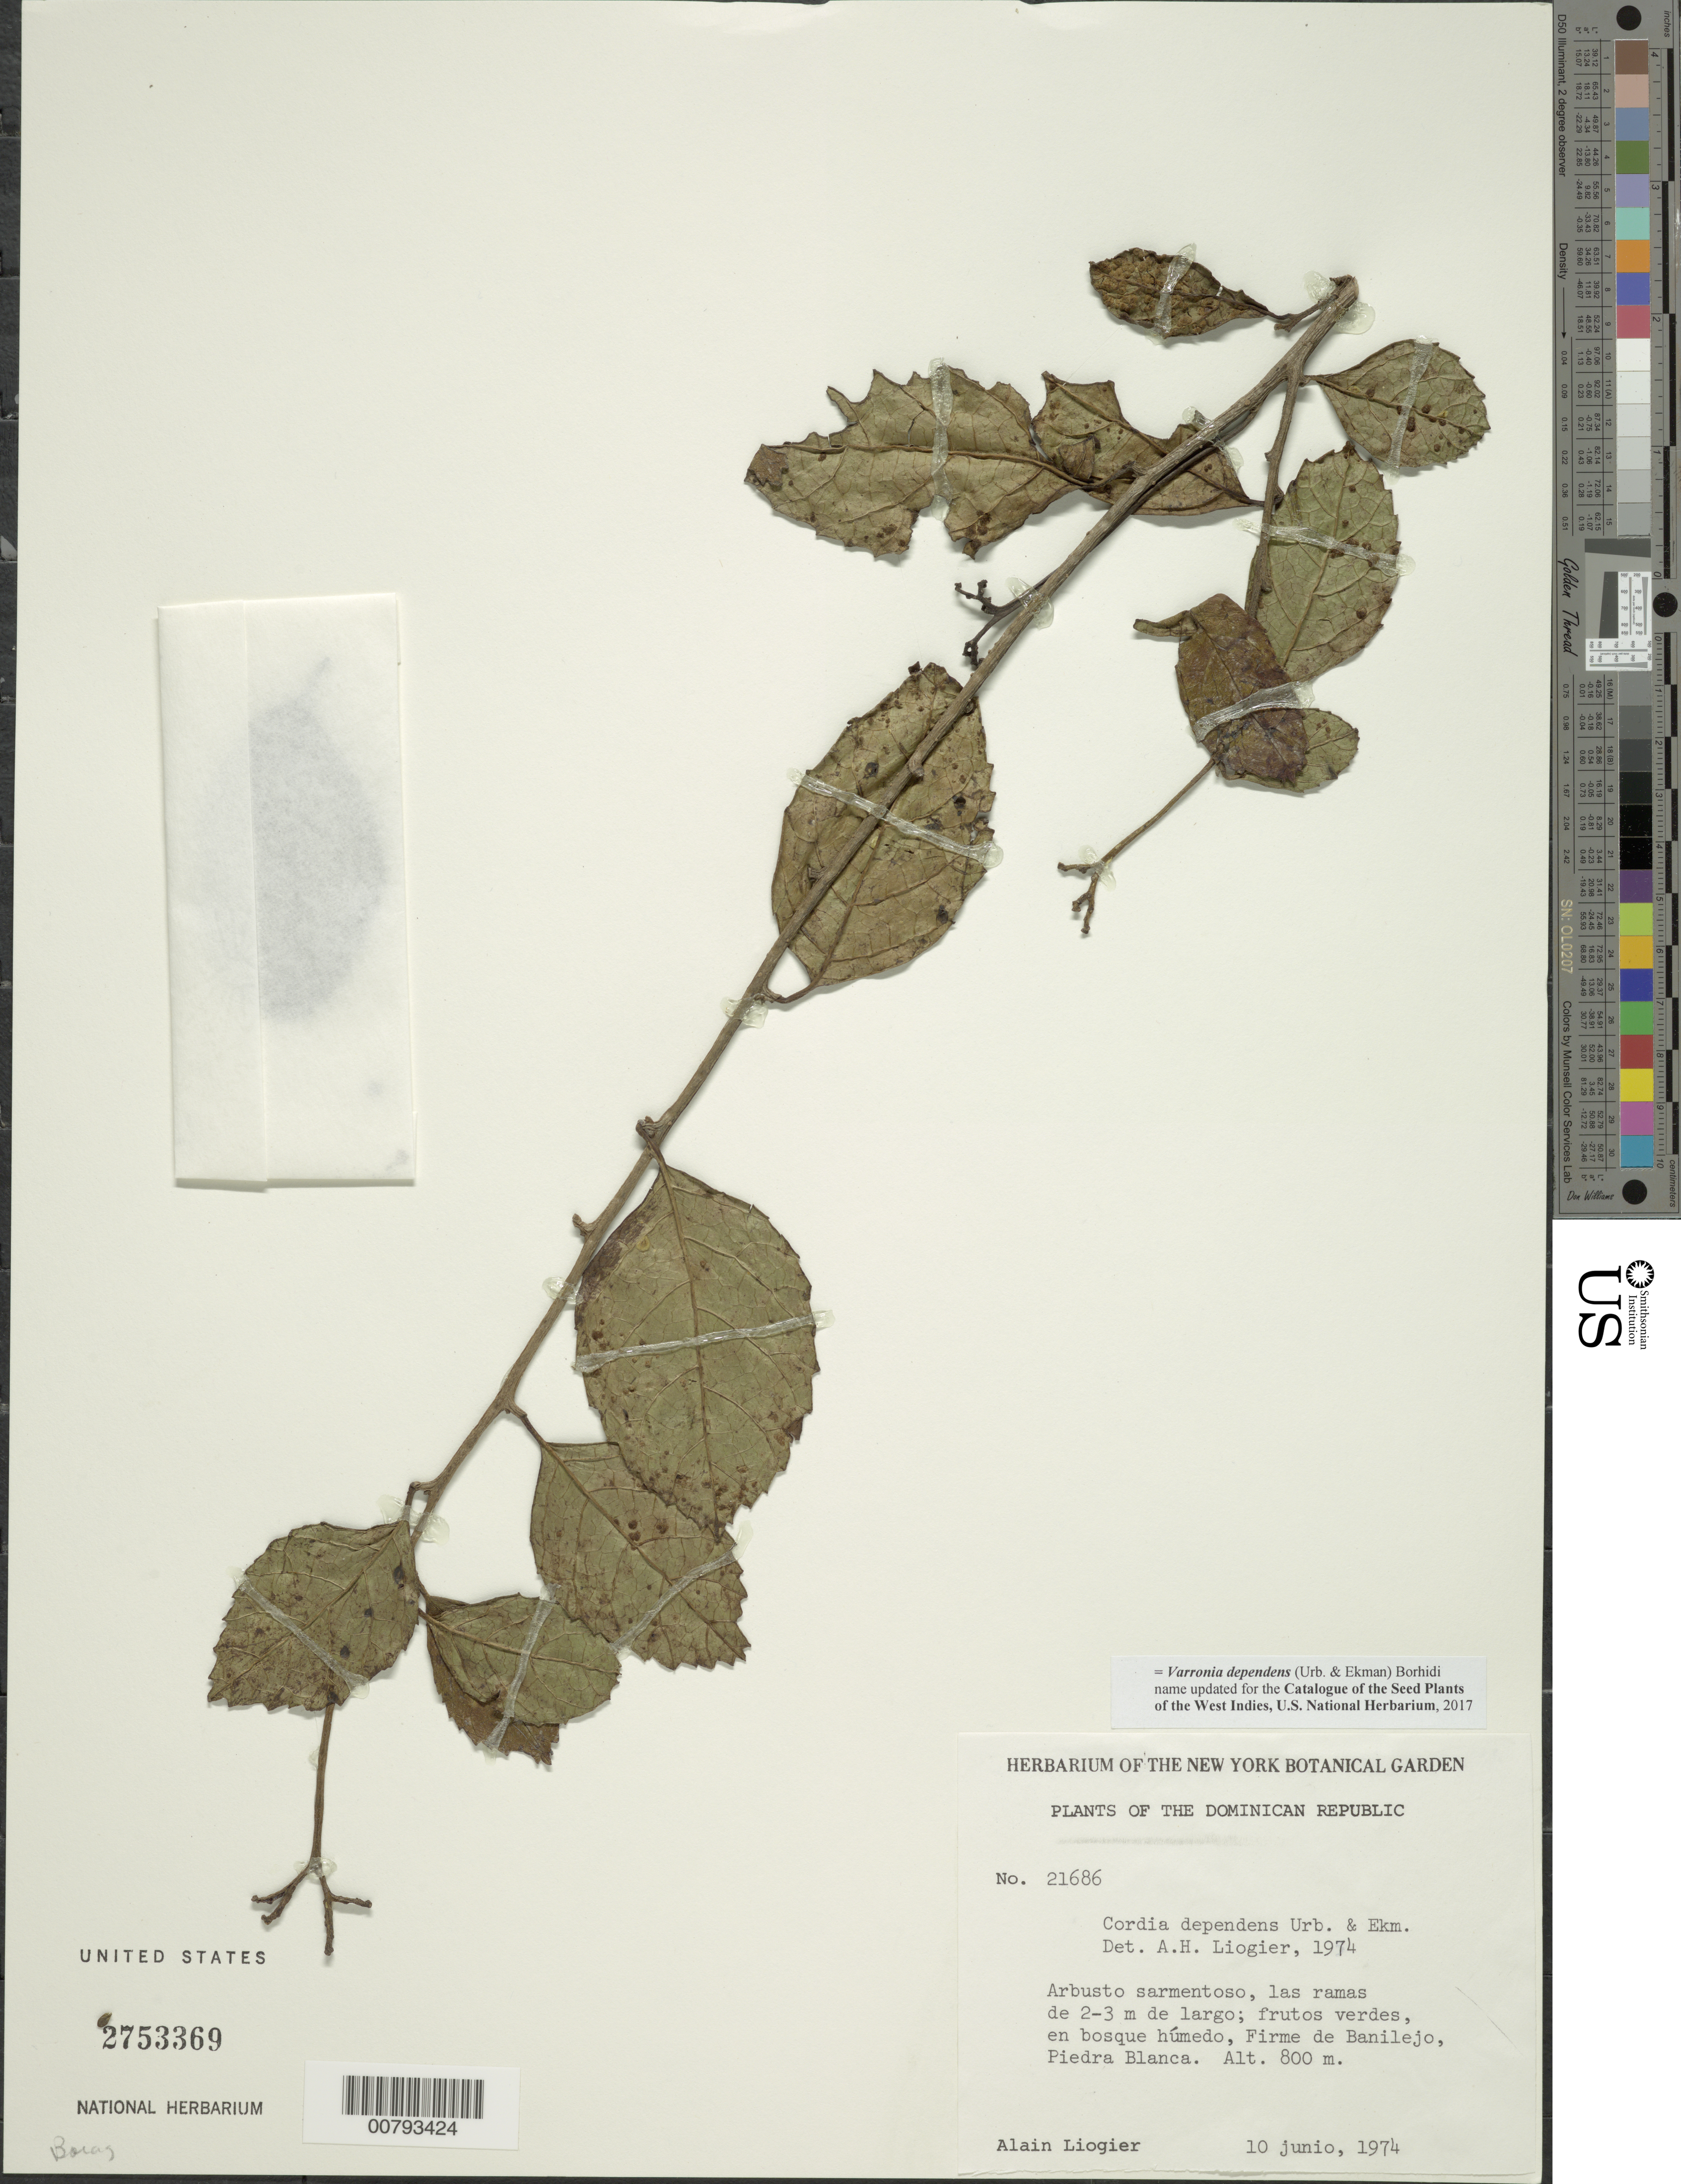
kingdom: Plantae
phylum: Tracheophyta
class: Magnoliopsida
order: Boraginales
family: Cordiaceae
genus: Varronia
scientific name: Varronia dependens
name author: (Urb. & Ekman) Borhidi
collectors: A. H. Liogier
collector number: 21686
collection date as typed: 10 Jun 1974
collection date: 1974-06-10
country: Dominican Republic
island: Hispaniola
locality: Piedra Blanca, Firme de Banilejo.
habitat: Humid forest.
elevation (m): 800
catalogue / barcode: US 2753369